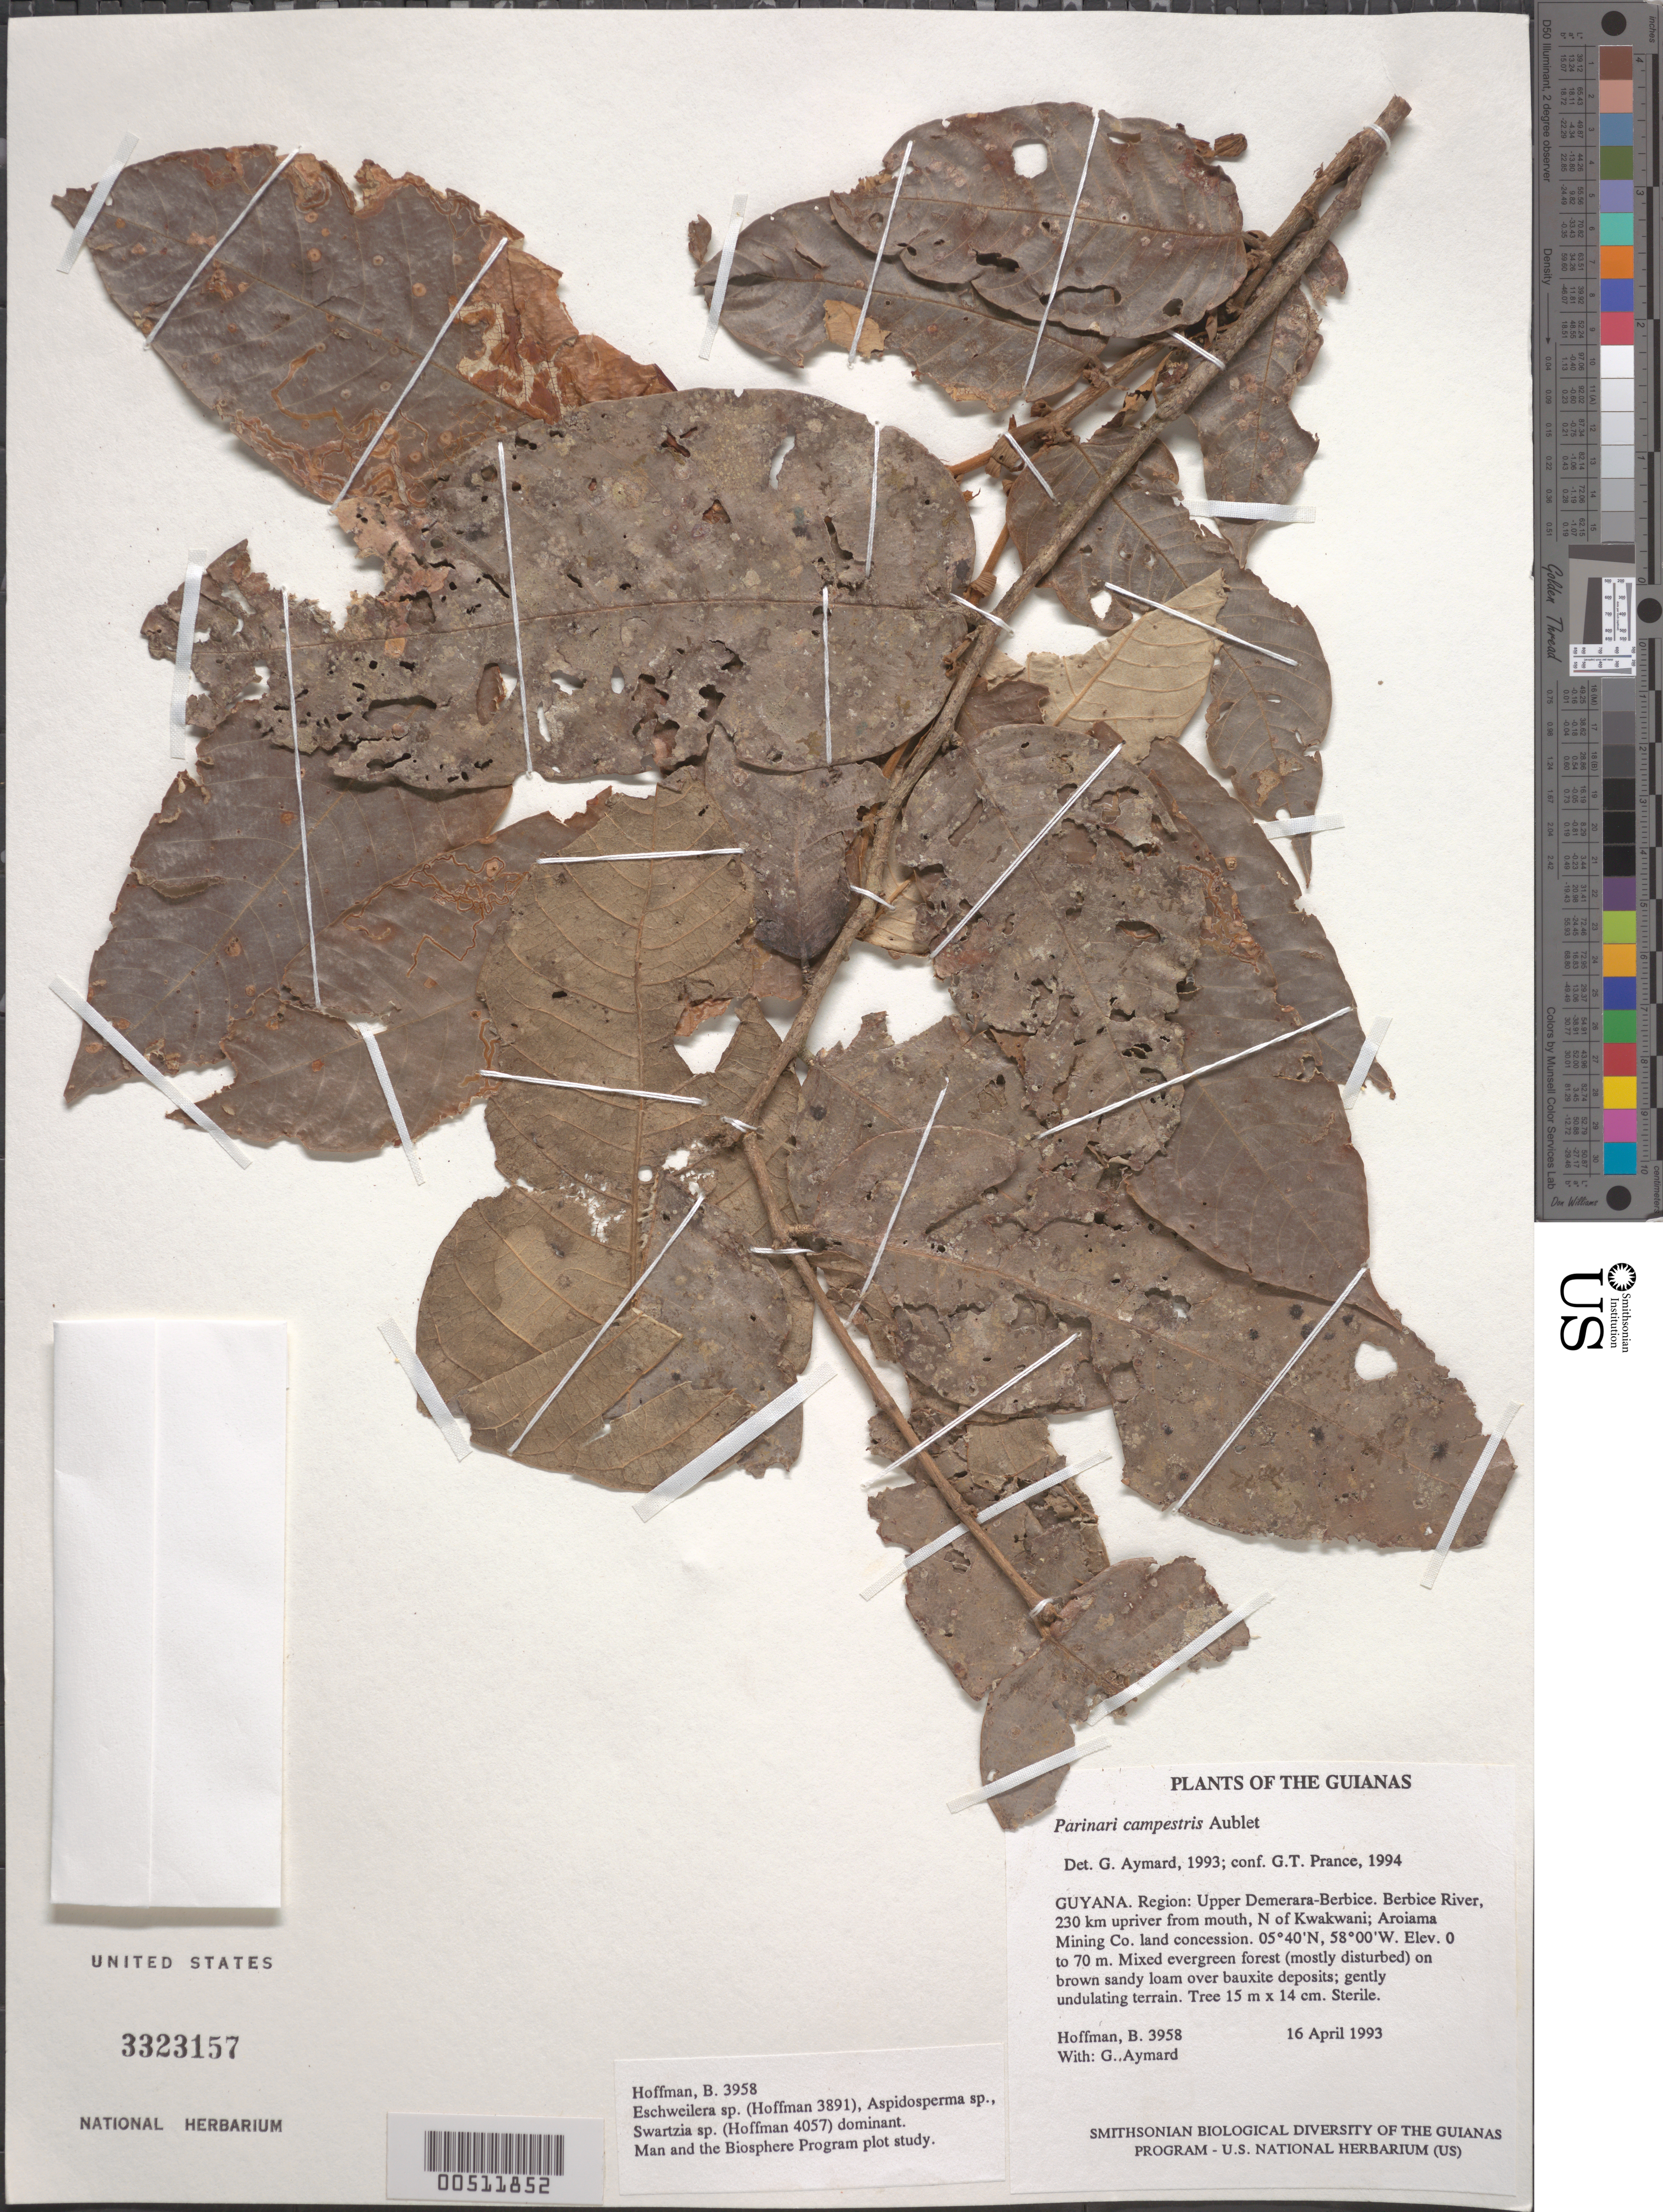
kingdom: Plantae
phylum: Tracheophyta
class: Magnoliopsida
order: Malpighiales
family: Chrysobalanaceae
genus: Parinari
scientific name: Parinari campestris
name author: Aubl.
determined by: Prance, G. T.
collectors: B. Hoffman & G. A. Aymard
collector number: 3958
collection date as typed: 16 April 1993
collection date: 1993-04-16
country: Guyana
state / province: U. Demerara-Berbice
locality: Berbice River, 230 km upriver from mouth, N of Kwakwani; Aroiama Mining Co. land concession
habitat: Mixed evergreen forest (mostly disturbed) on brown sandy loam over bauxite deposits; gently undulating terrain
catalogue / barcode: US 3323157